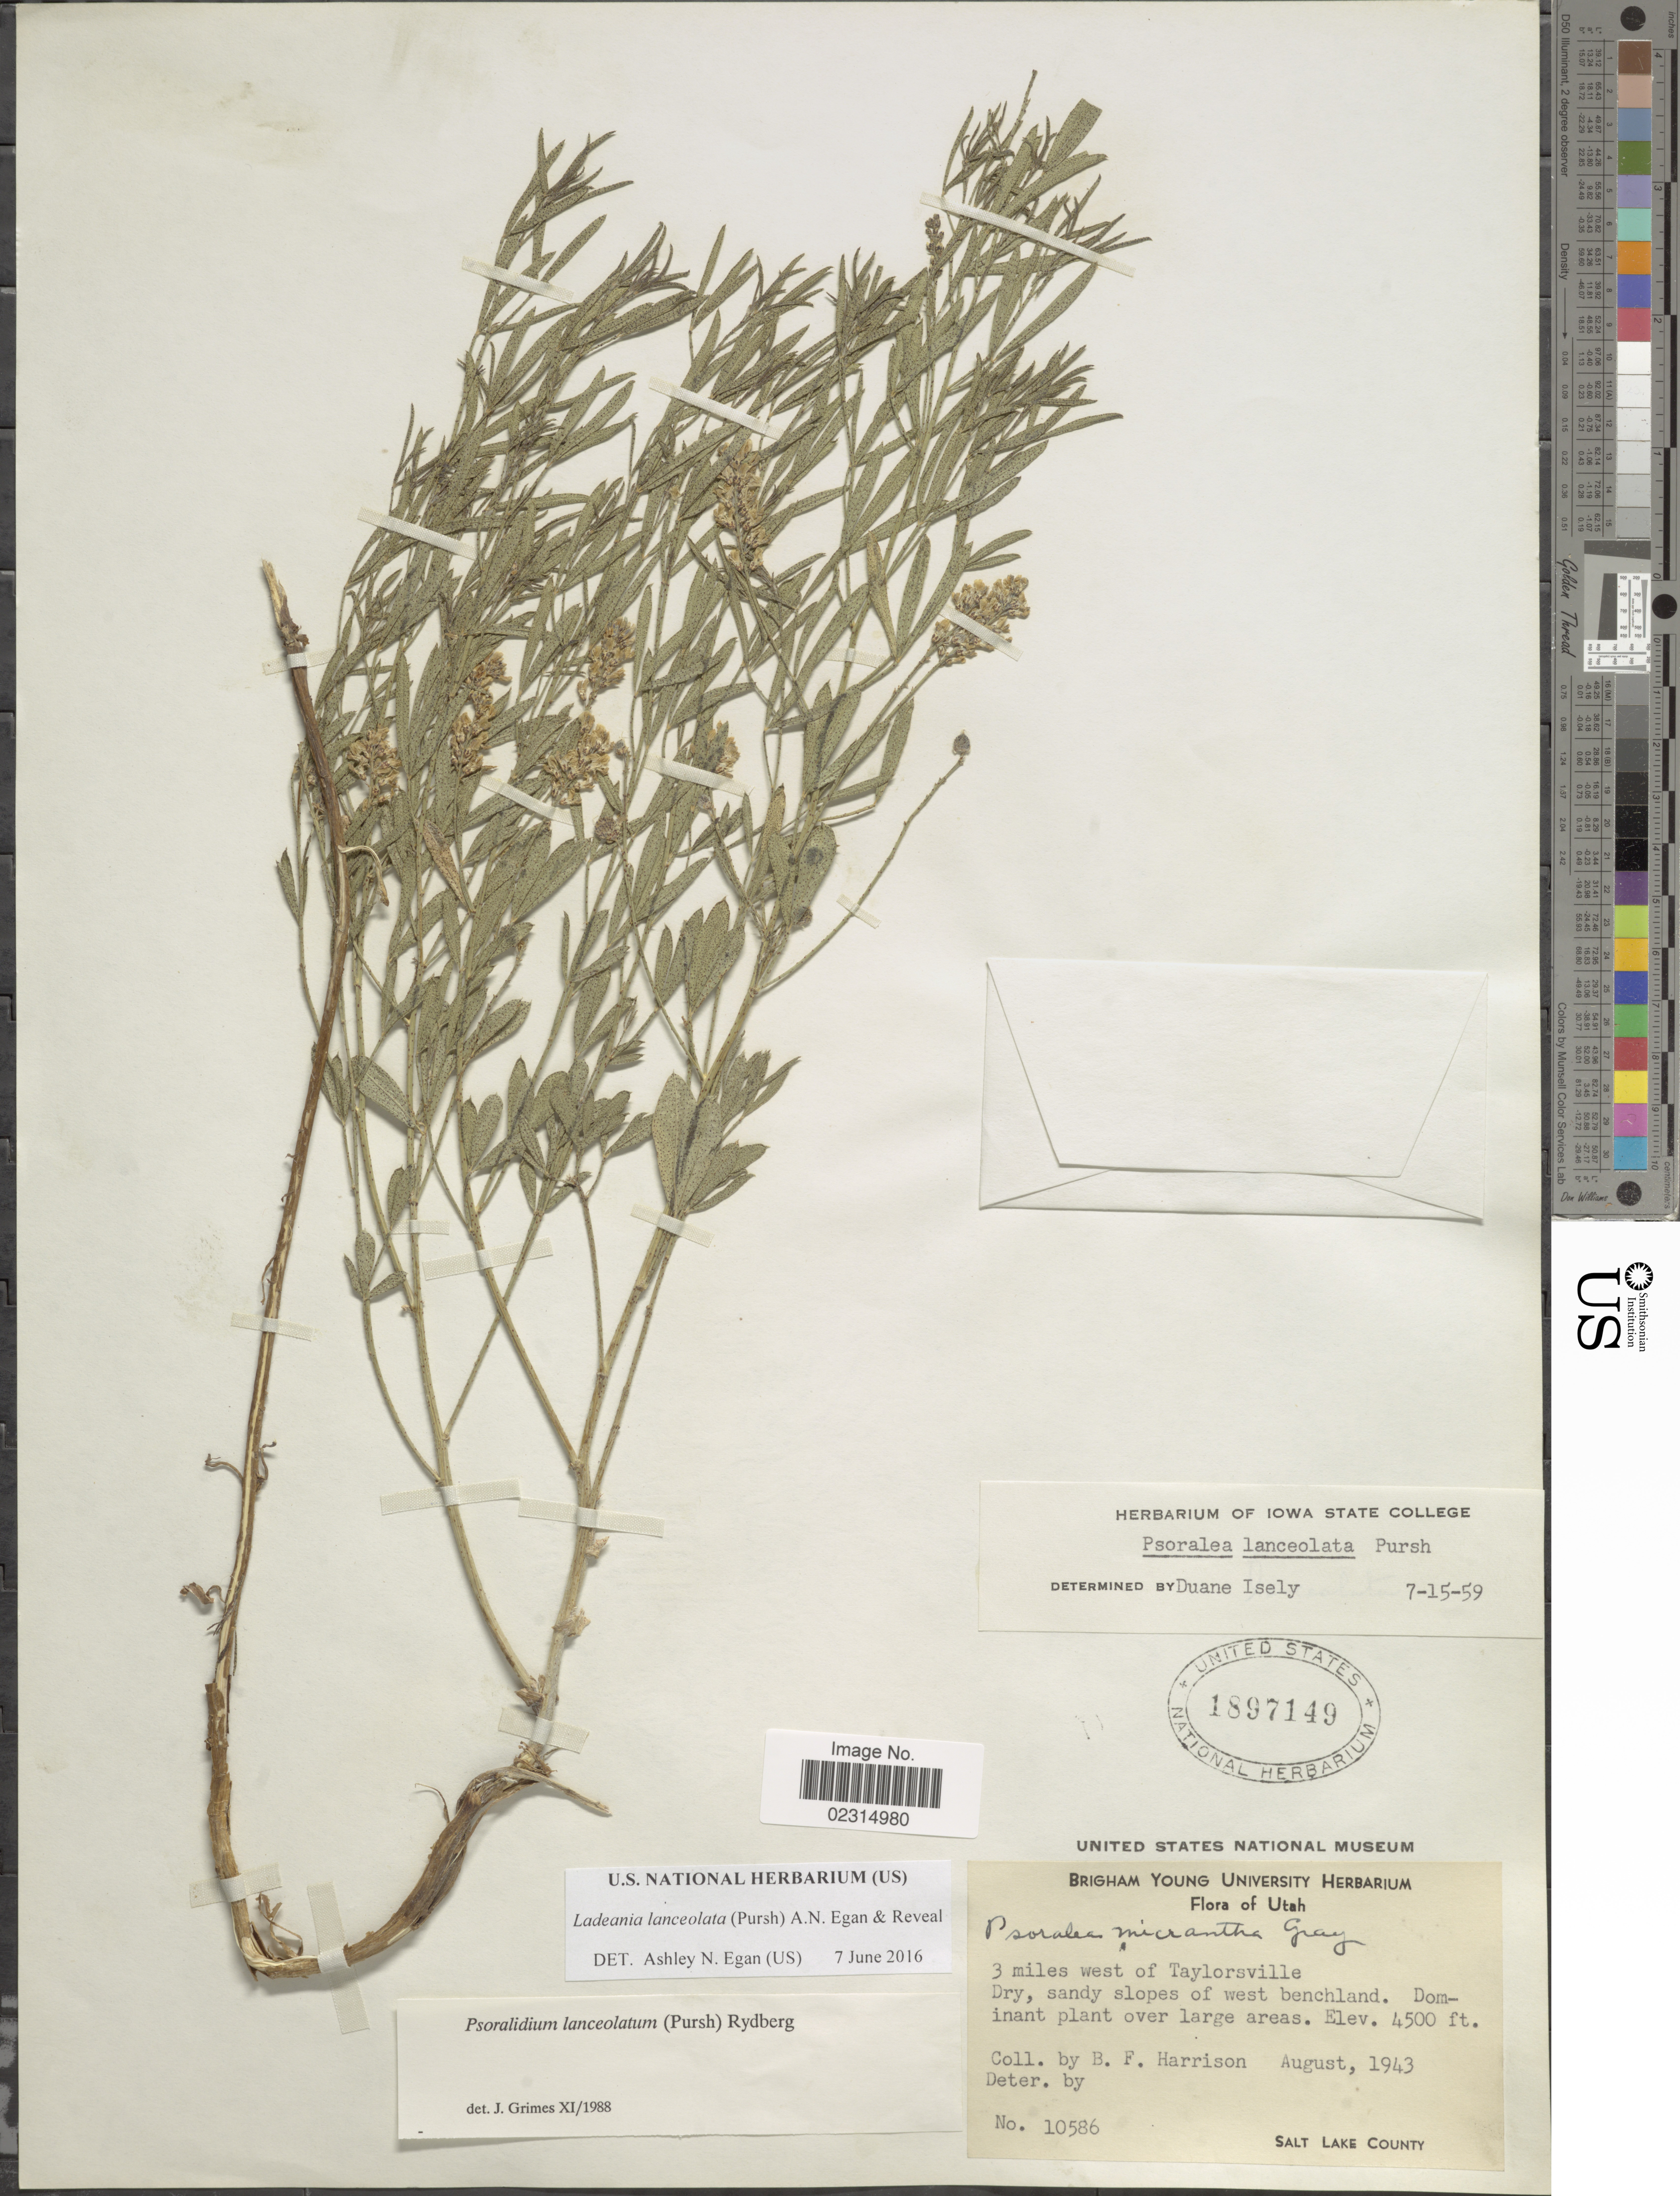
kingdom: Plantae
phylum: Tracheophyta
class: Magnoliopsida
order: Fabales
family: Fabaceae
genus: Ladeania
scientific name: Ladeania lanceolata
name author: (Pursh) A.N. Egan & Reveal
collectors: B. F. Harrison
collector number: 10586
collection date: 1943-08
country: United States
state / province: Utah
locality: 3 miles west of Taylorville. drys, sandy slopes west benchland. Dominant plant over large areas, Salt Lake County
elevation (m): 1372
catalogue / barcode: US 1897149